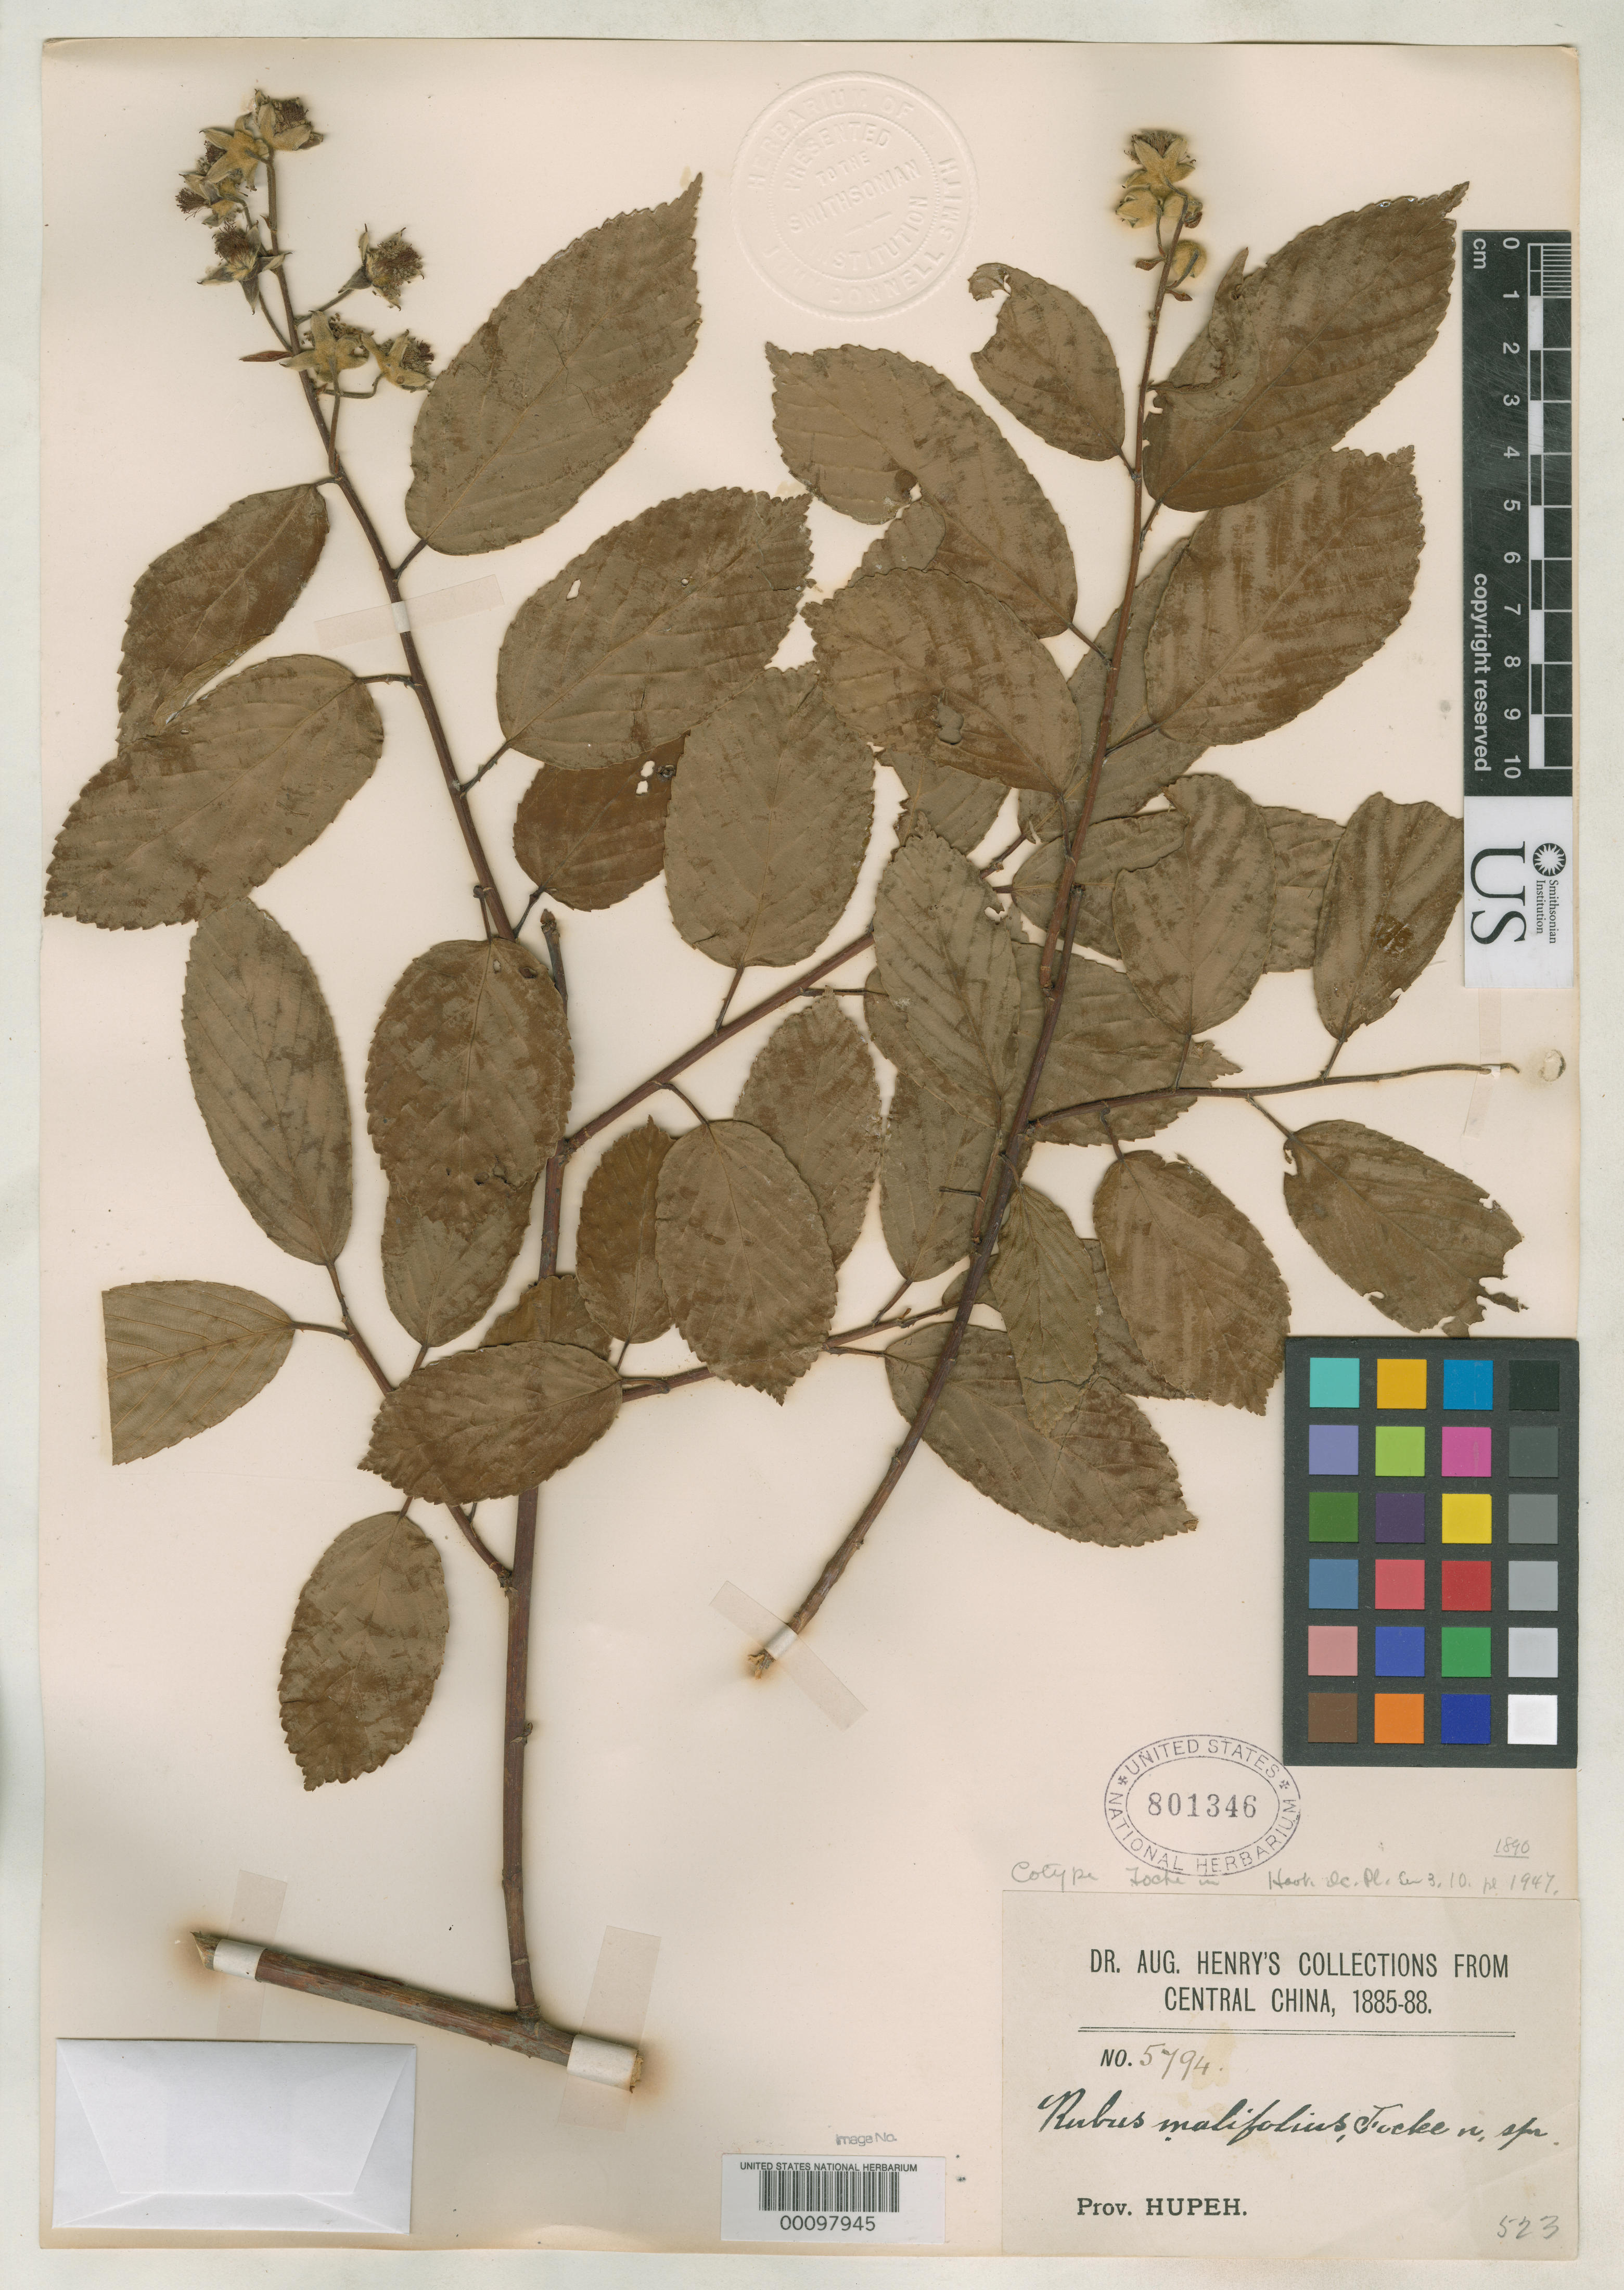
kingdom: Plantae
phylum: Tracheophyta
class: Magnoliopsida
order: Rosales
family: Rosaceae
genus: Rubus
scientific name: Rubus malifolius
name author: Focke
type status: Isotype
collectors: A. Henry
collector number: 5794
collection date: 1885/1888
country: China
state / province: Hubei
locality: Central China. Prov. Hupeh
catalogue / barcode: US 801346